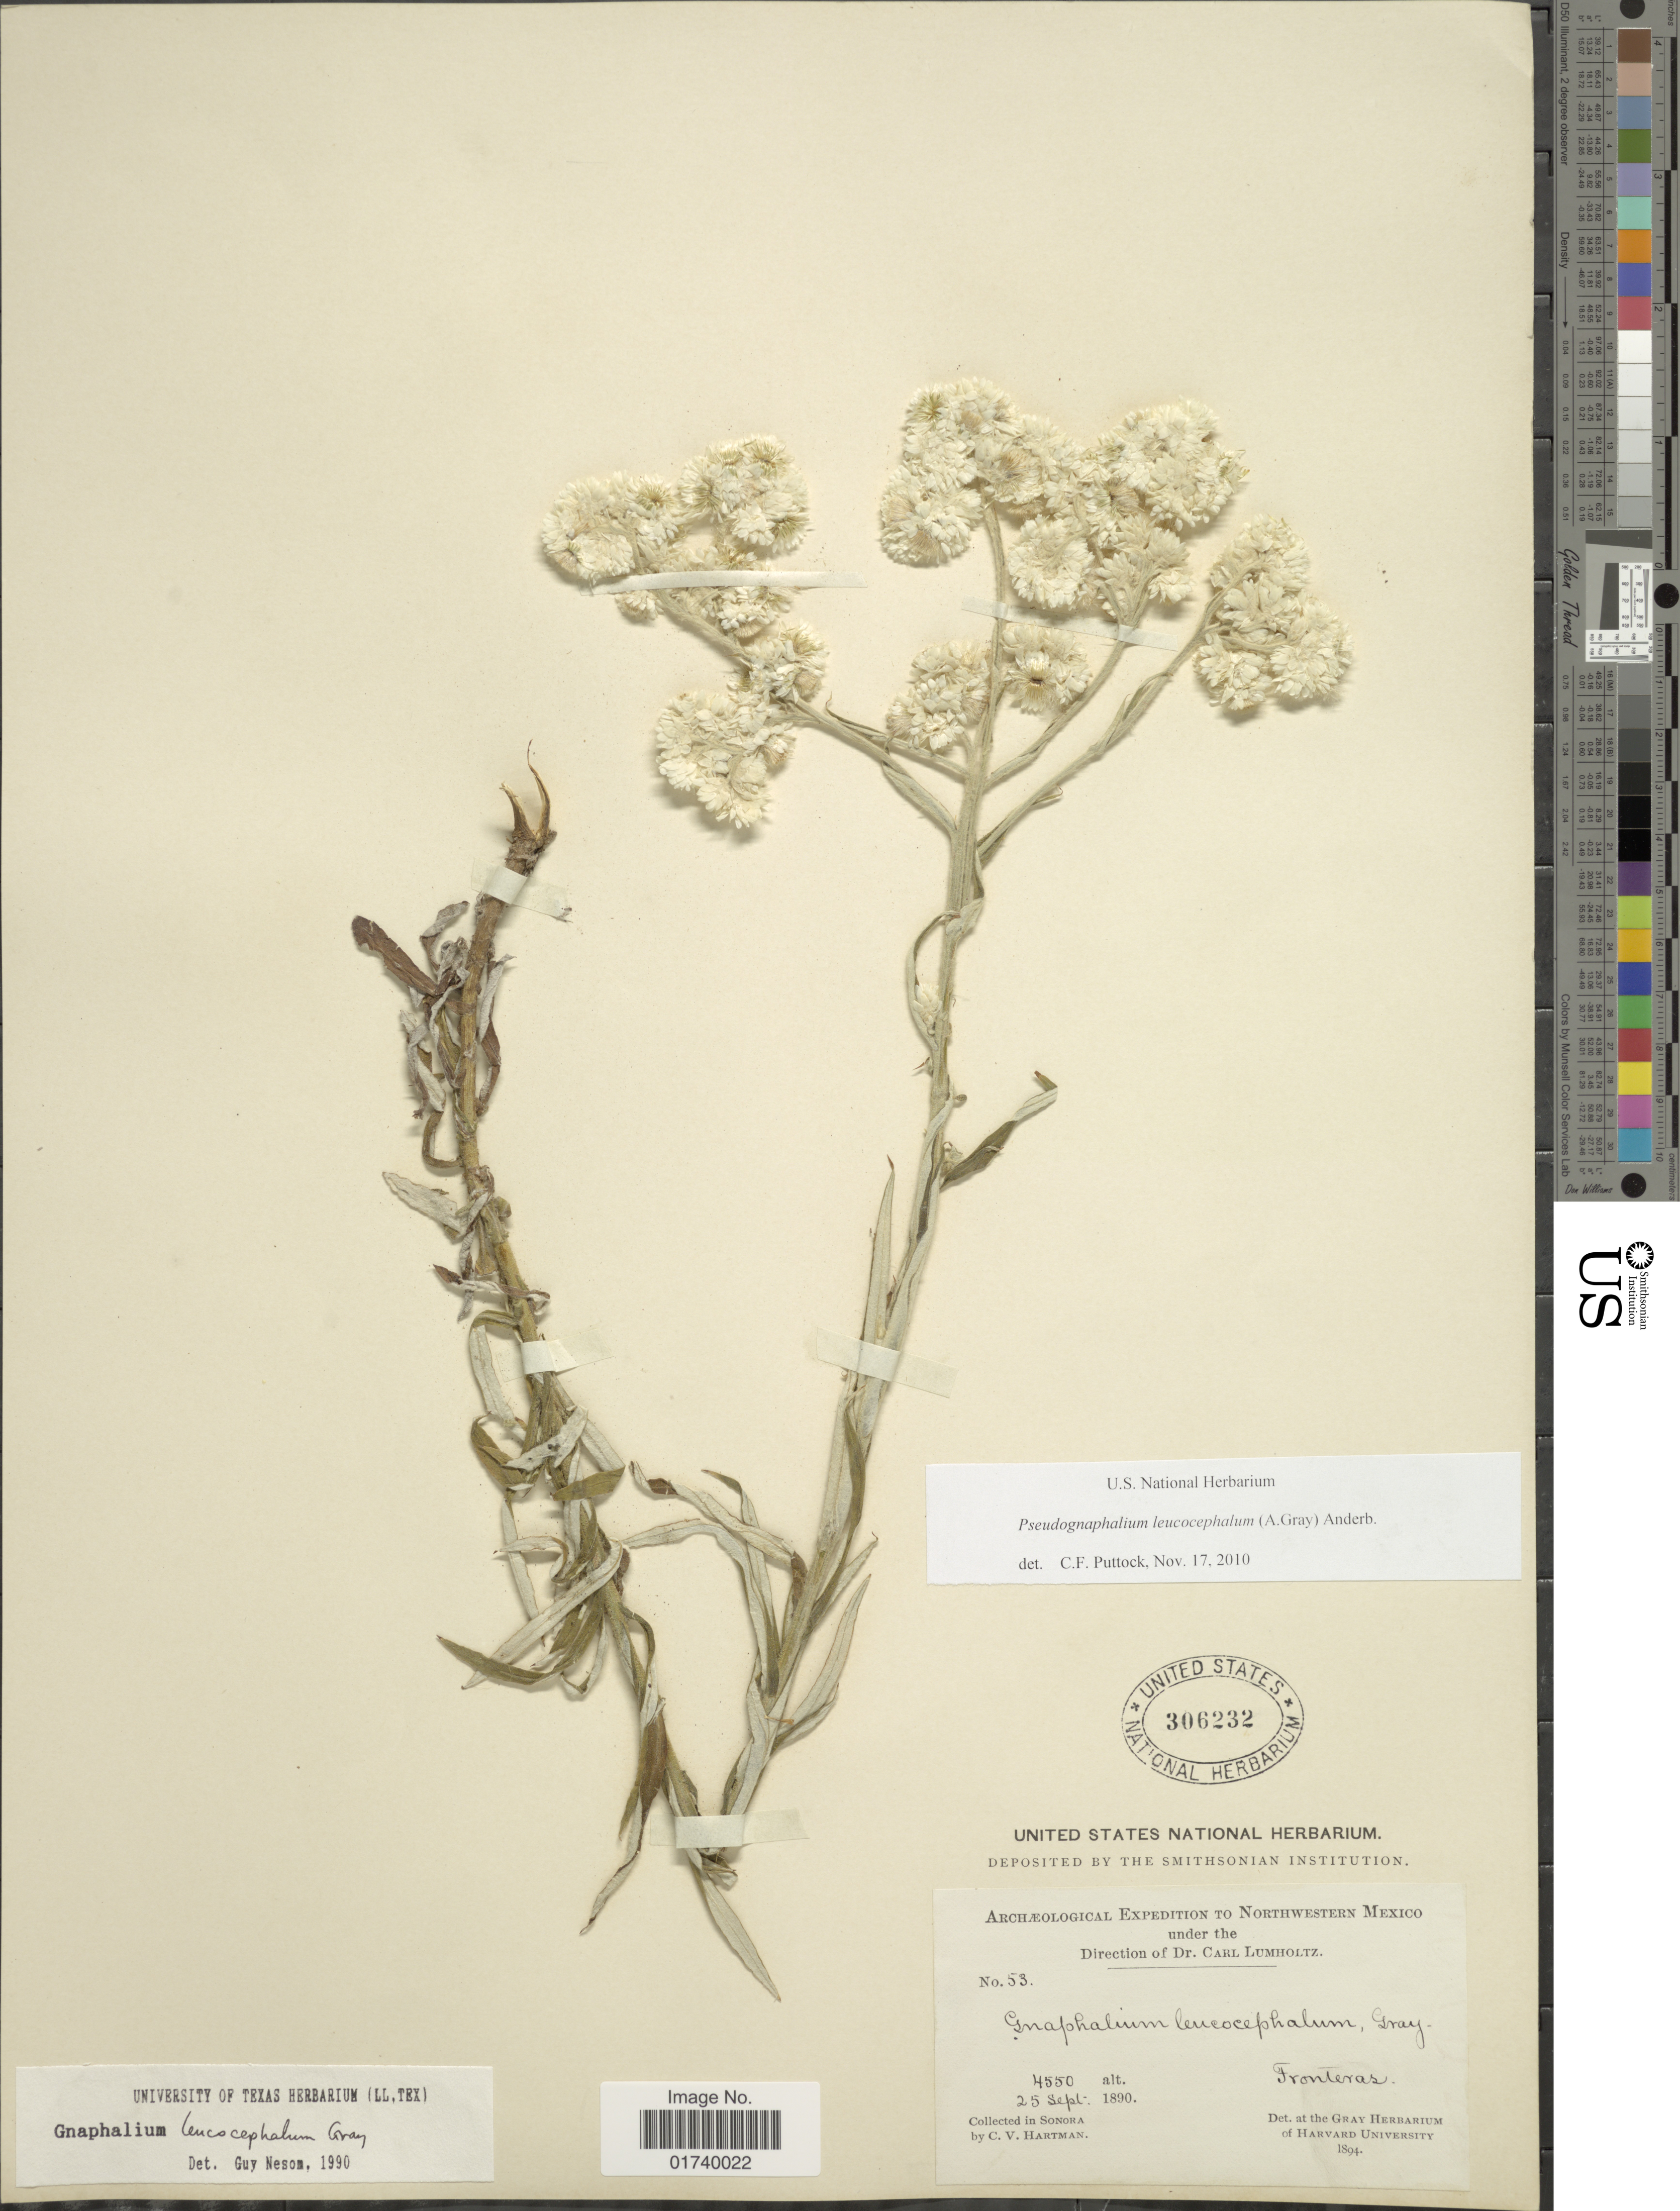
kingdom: Plantae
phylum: Tracheophyta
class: Magnoliopsida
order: Asterales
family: Asteraceae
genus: Pseudognaphalium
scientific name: Pseudognaphalium leucocephalum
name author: (A. Gray) Anderb.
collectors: C. V. Hartman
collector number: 53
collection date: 1890-09-25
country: Mexico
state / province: Sonora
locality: Northwestern Mexico, Fronteraz.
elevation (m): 1387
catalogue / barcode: US 306232